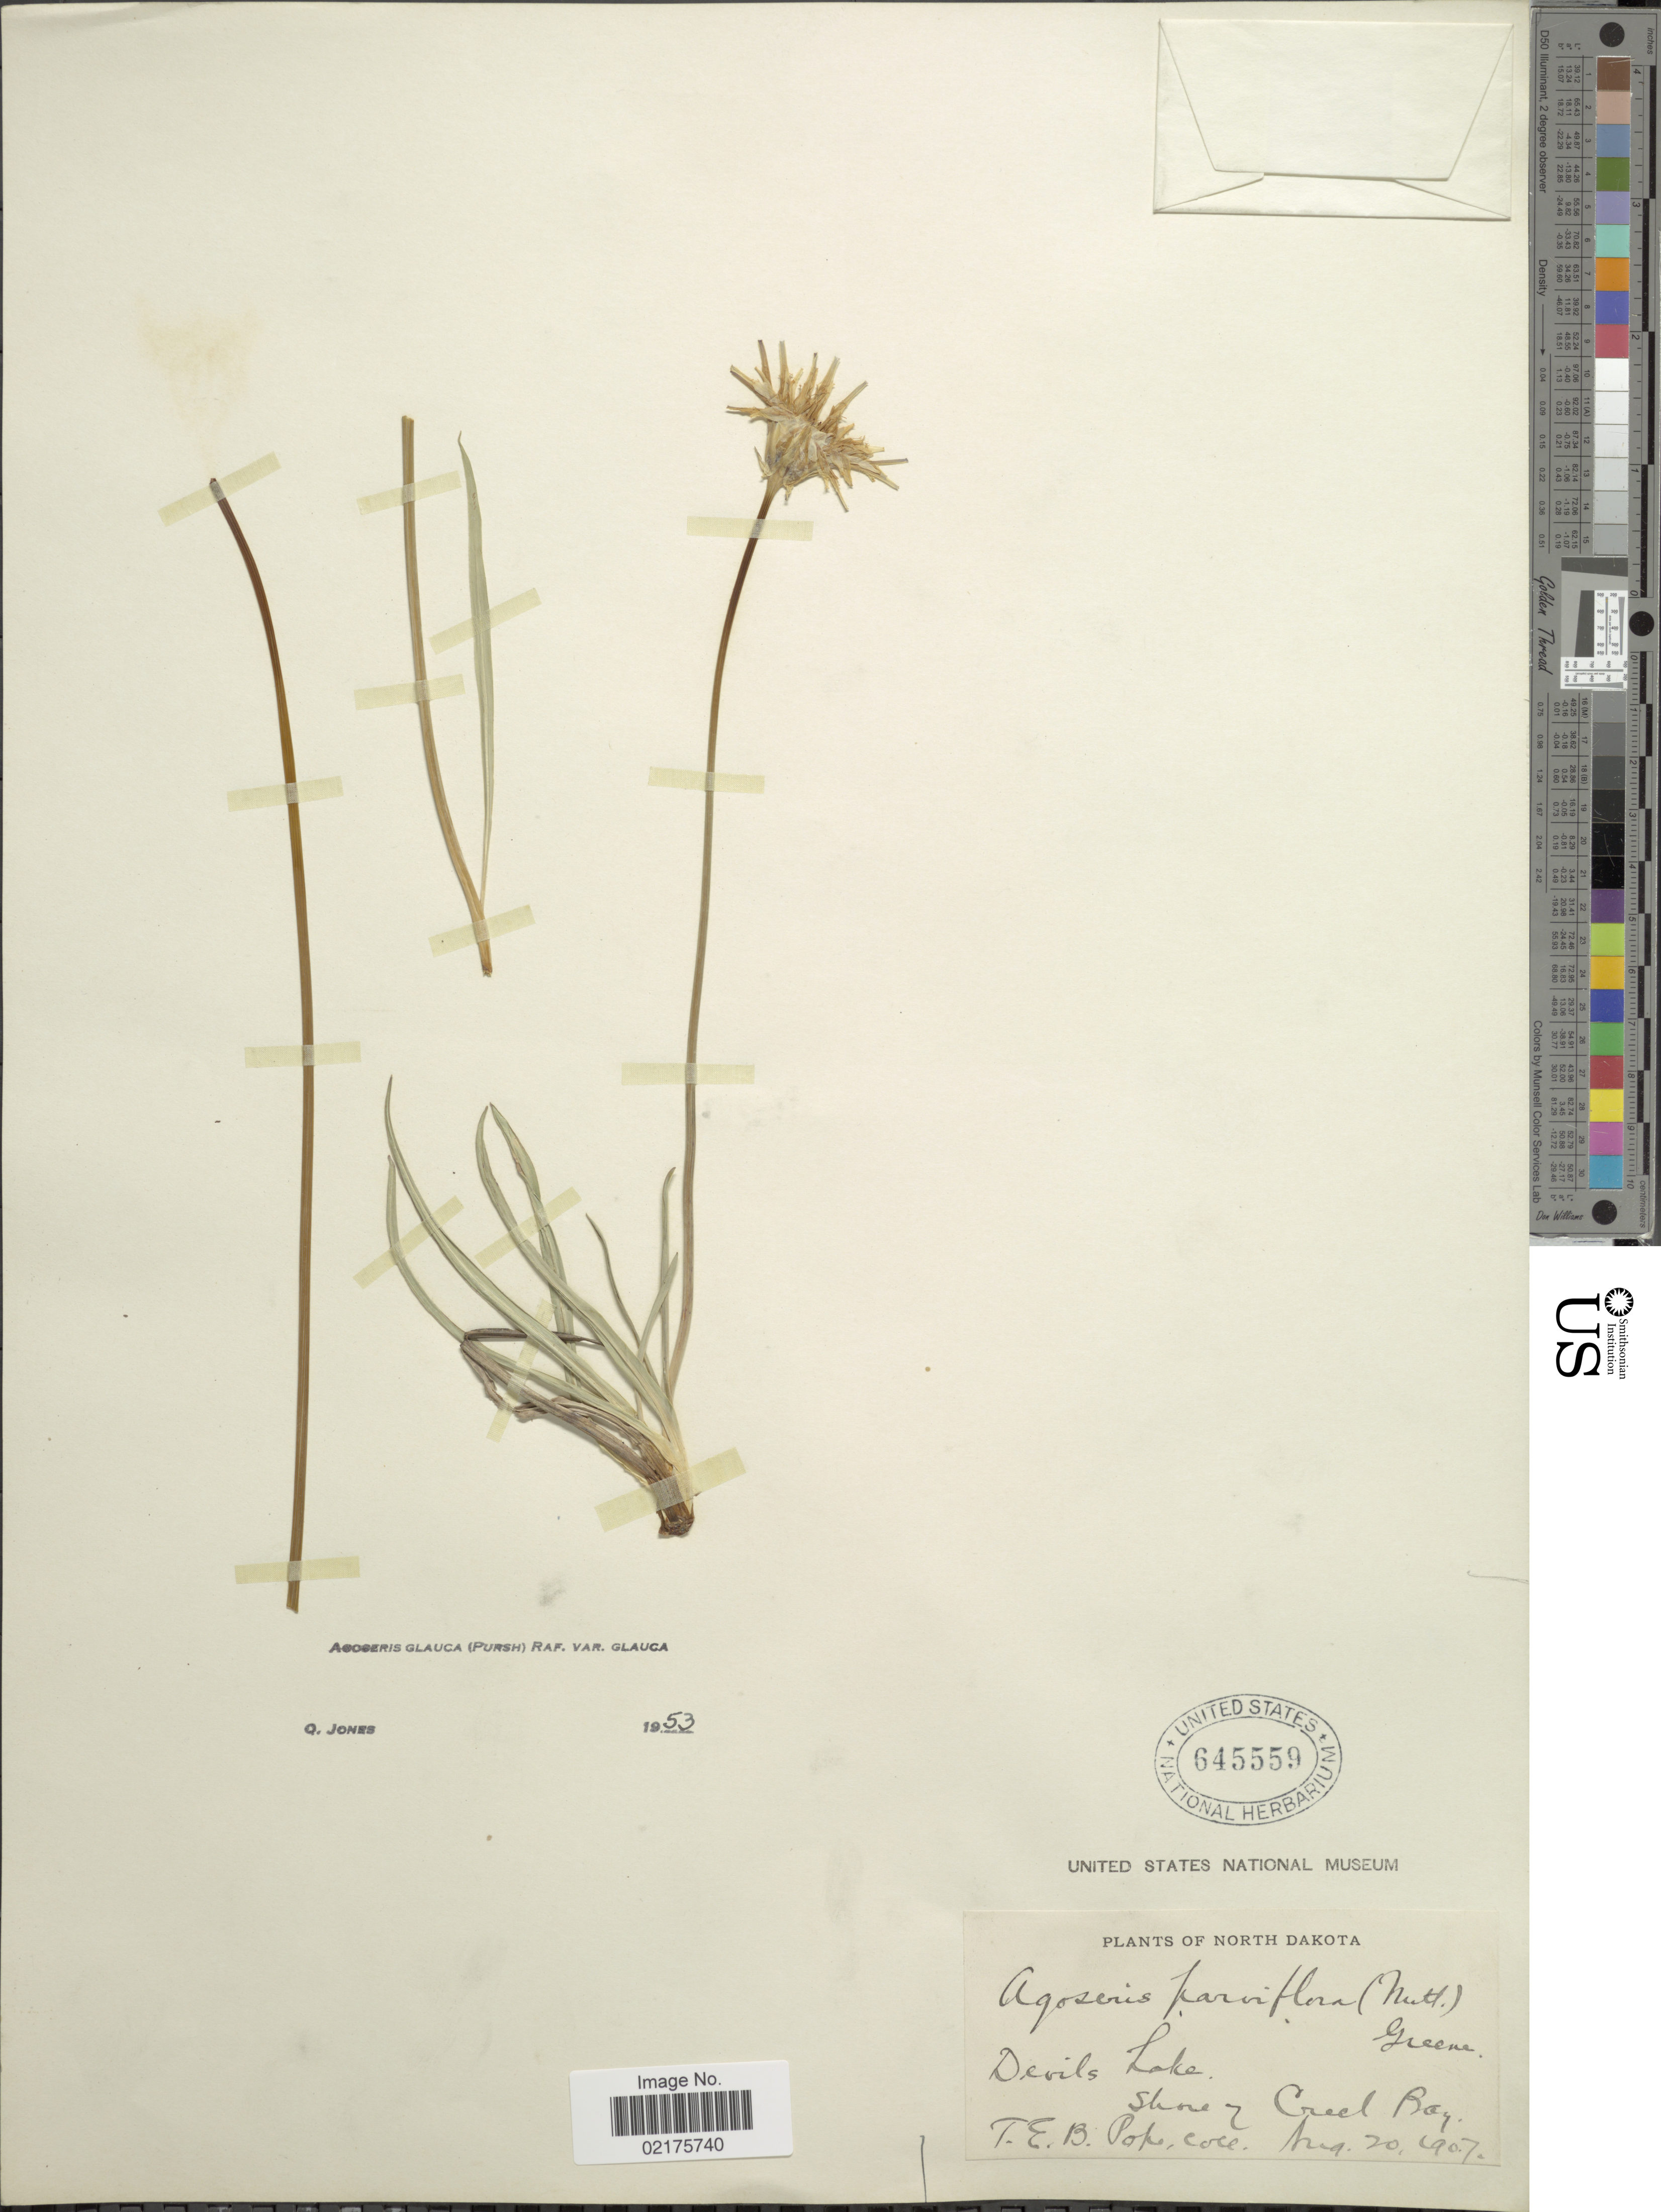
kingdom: Plantae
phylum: Tracheophyta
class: Magnoliopsida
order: Asterales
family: Asteraceae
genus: Agoseris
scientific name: Agoseris glauca var. glauca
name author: (Pursh) Raf.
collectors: T. Poke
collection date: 1907-08-20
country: United States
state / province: North Dakota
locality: Devil's Lake, Shore of Creel Bay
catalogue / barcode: US 645559